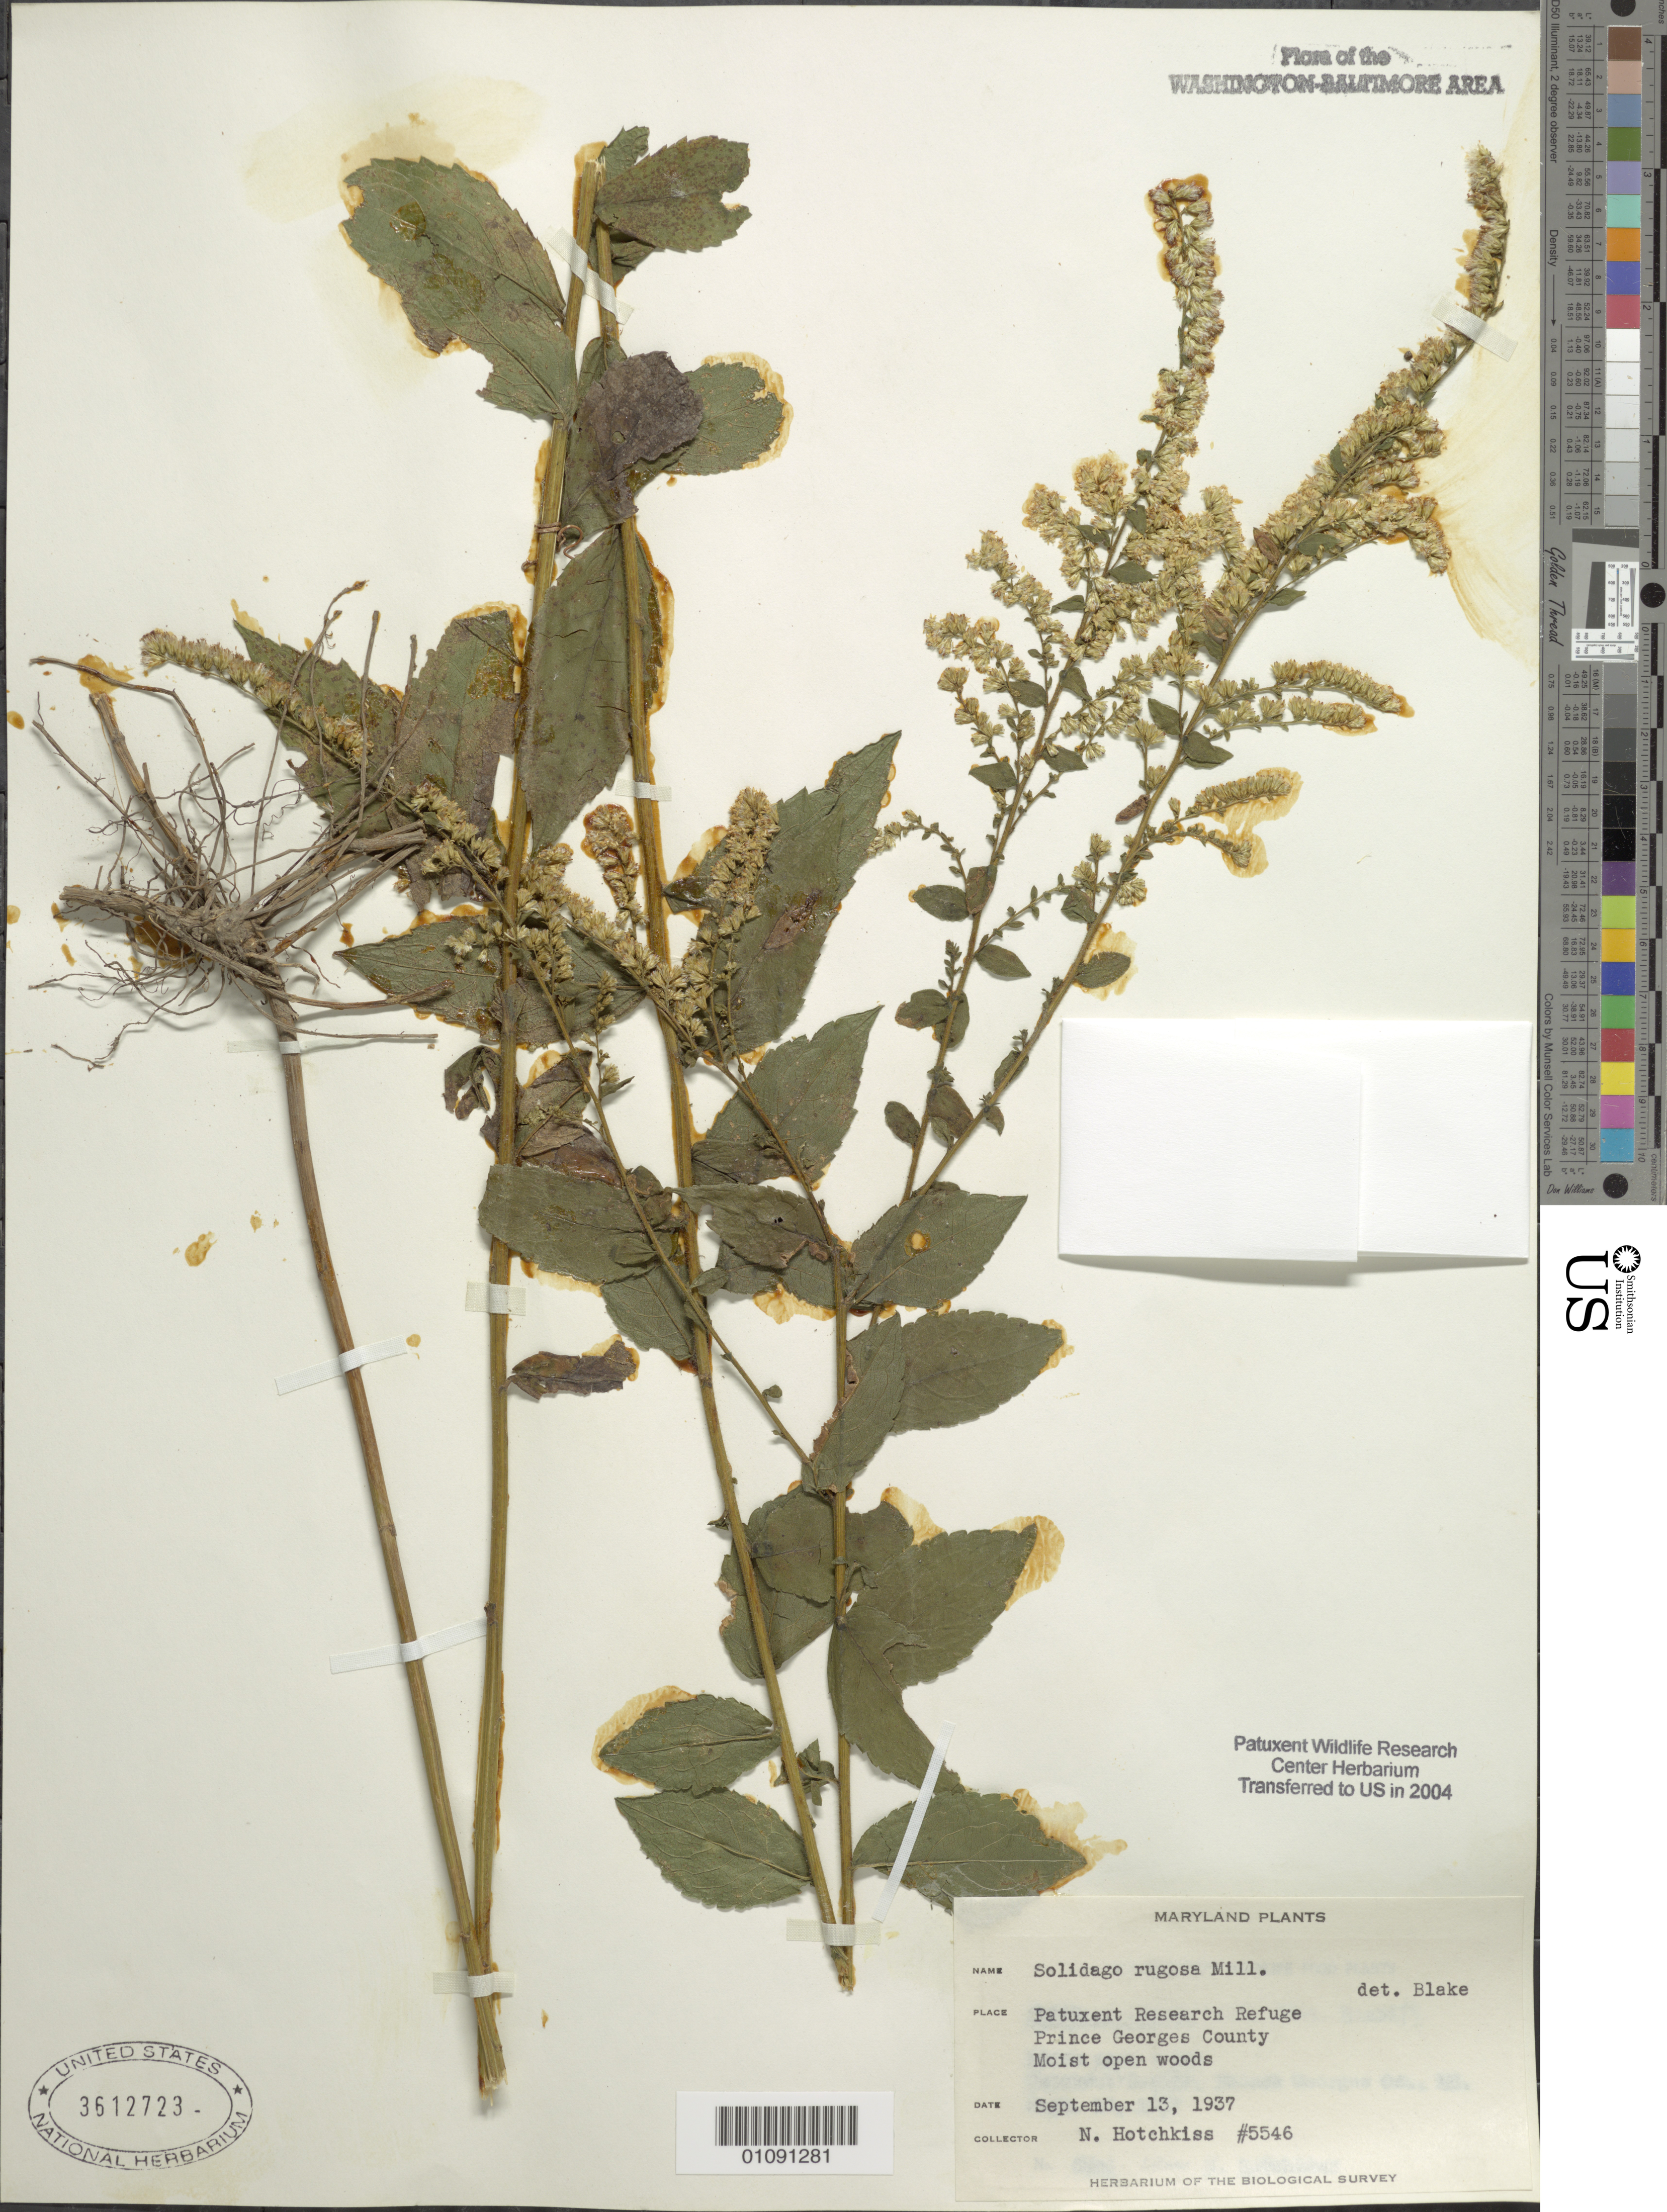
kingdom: Plantae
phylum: Tracheophyta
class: Magnoliopsida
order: Asterales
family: Asteraceae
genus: Solidago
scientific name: Solidago rugosa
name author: Mill.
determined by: Blake, Sydney F.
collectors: N. Hotchkiss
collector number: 5546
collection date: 1937-09-13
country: United States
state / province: Maryland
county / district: Prince George's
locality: Patuxent Wildlife Refuge.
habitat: Moist open woods.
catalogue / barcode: US 3612723